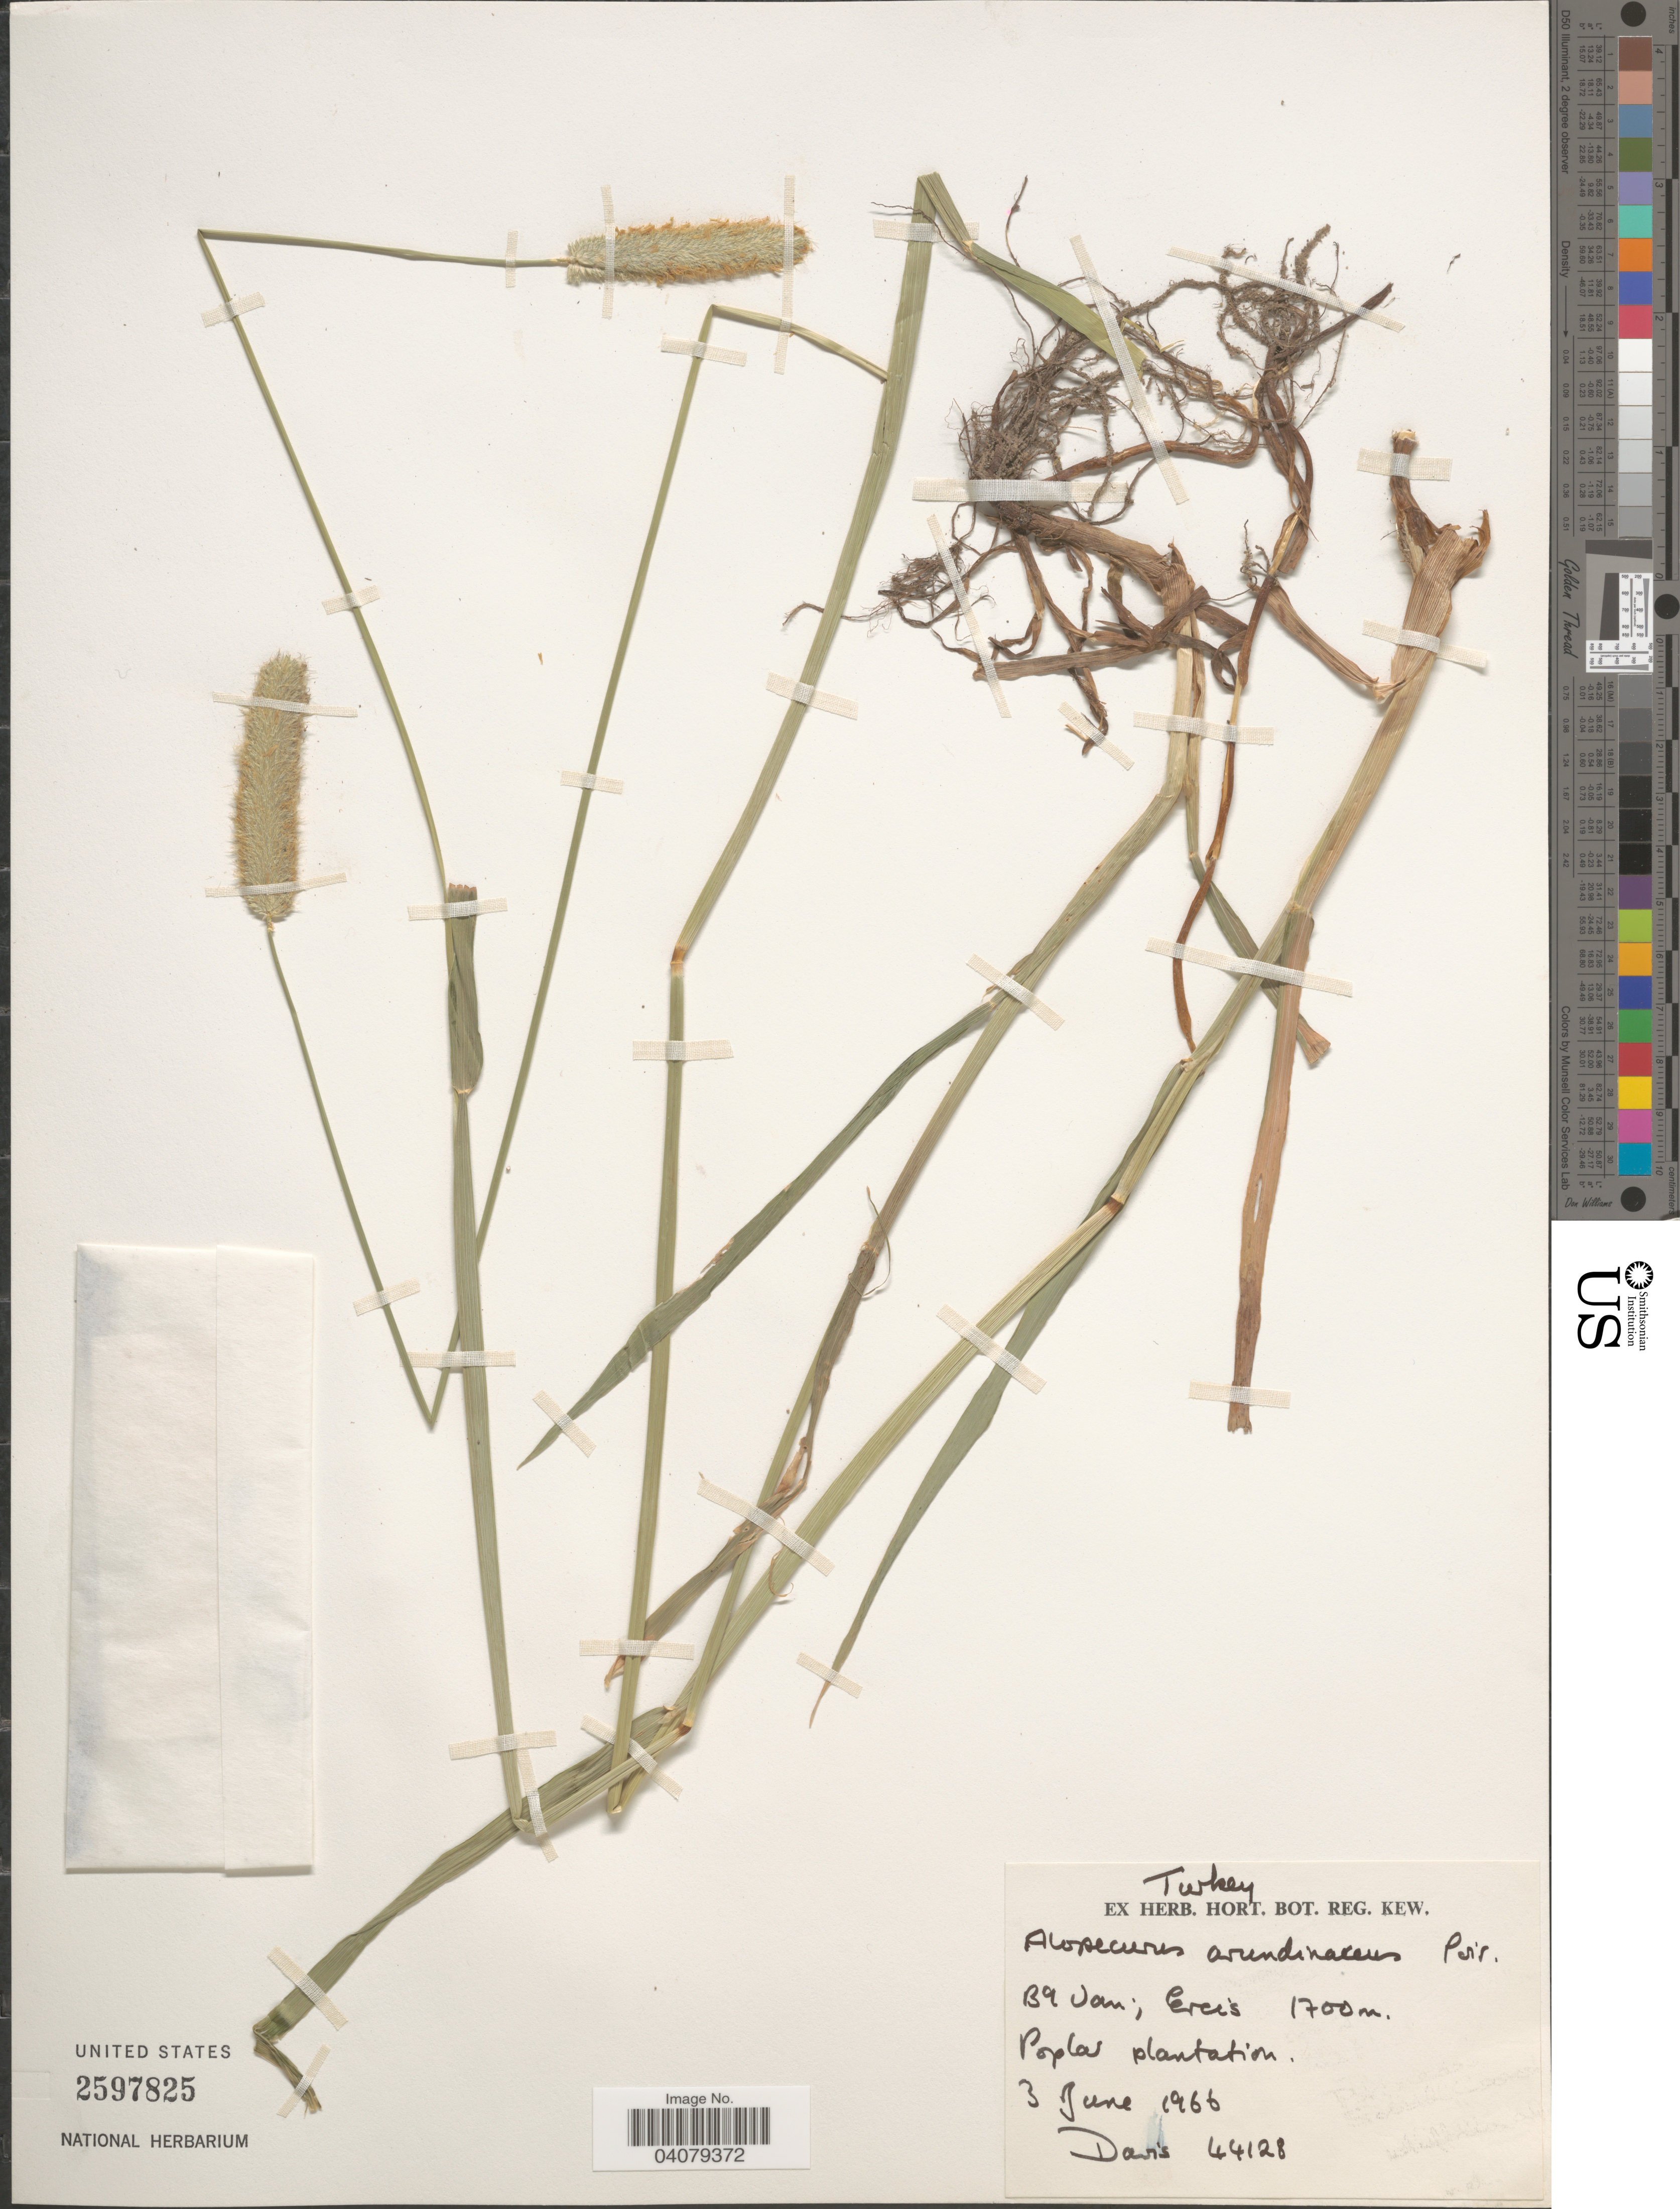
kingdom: Plantae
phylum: Tracheophyta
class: Liliopsida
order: Poales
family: Poaceae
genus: Alopecurus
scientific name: Alopecurus arundinaceus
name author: Poir.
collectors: -. Davis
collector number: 44128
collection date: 1966-06-03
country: Turkey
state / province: Van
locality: B9 Van; Ercis; Poplas plantation.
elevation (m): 1700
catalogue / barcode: US 2597825